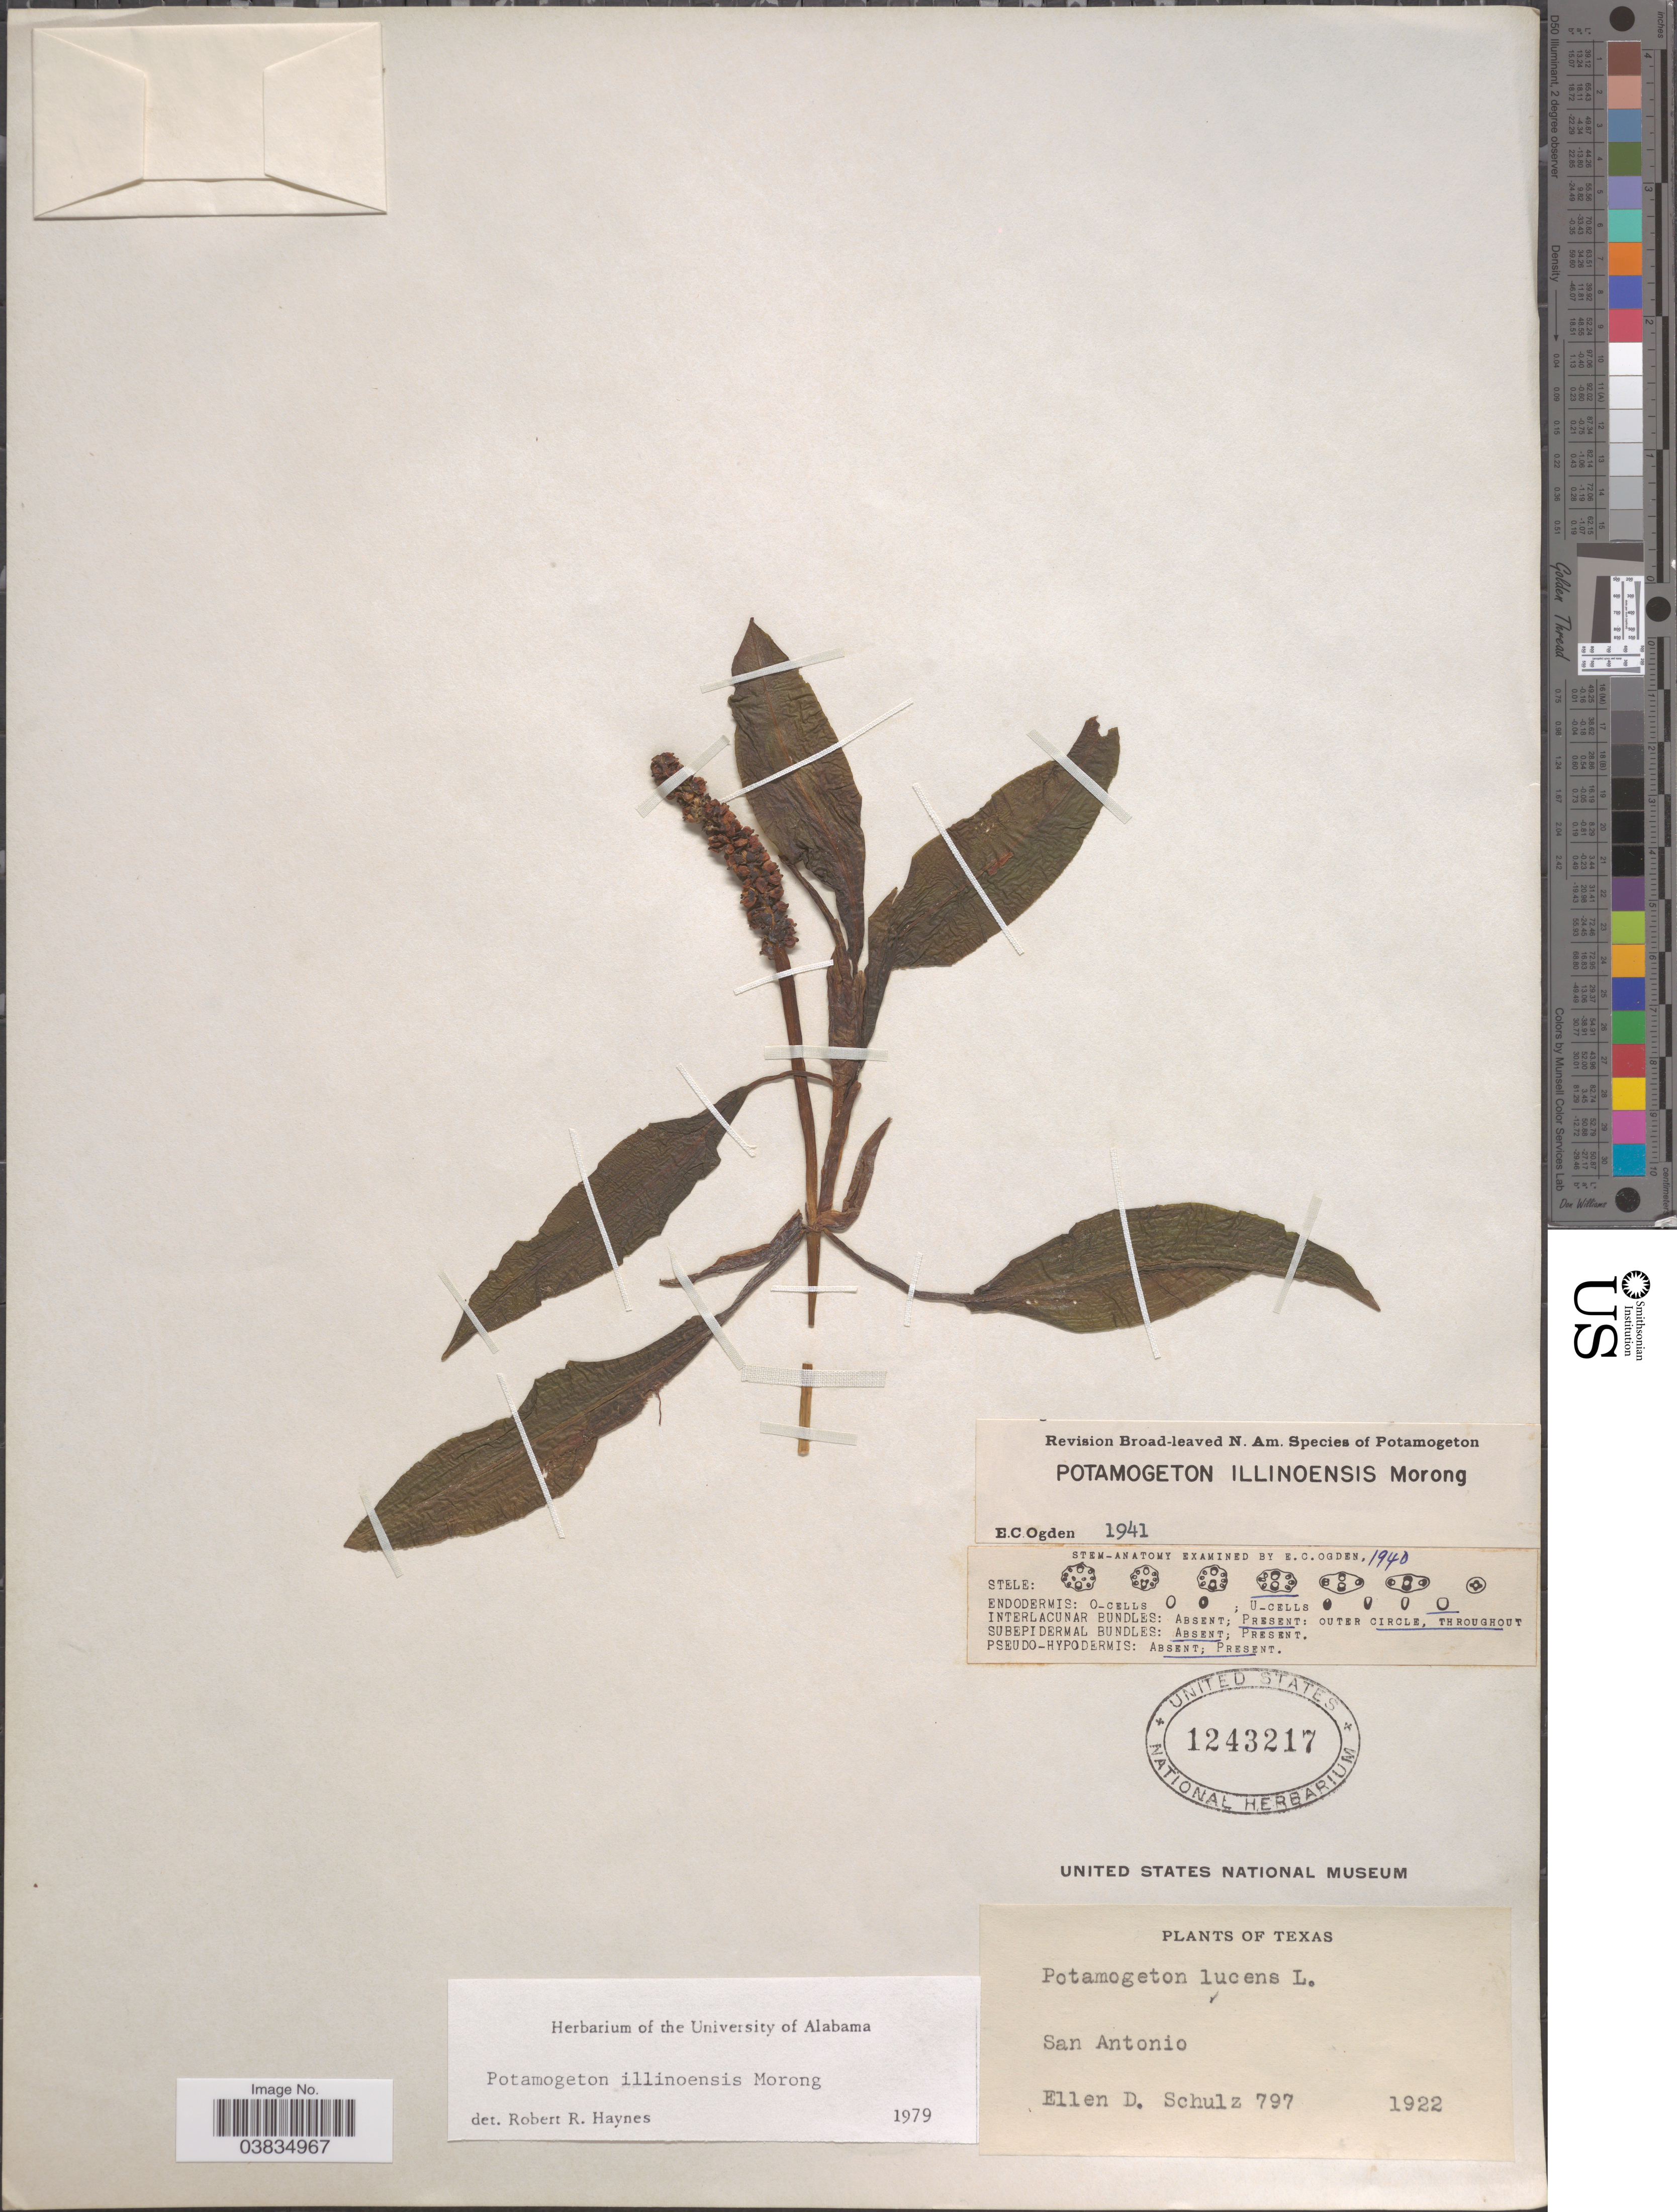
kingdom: Plantae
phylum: Tracheophyta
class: Liliopsida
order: Alismatales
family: Potamogetonaceae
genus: Potamogeton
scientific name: Potamogeton illinoensis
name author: Morong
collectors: E. D. Schulz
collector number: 797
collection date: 1922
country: United States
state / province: Texas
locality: San Antonio.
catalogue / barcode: US 1243217